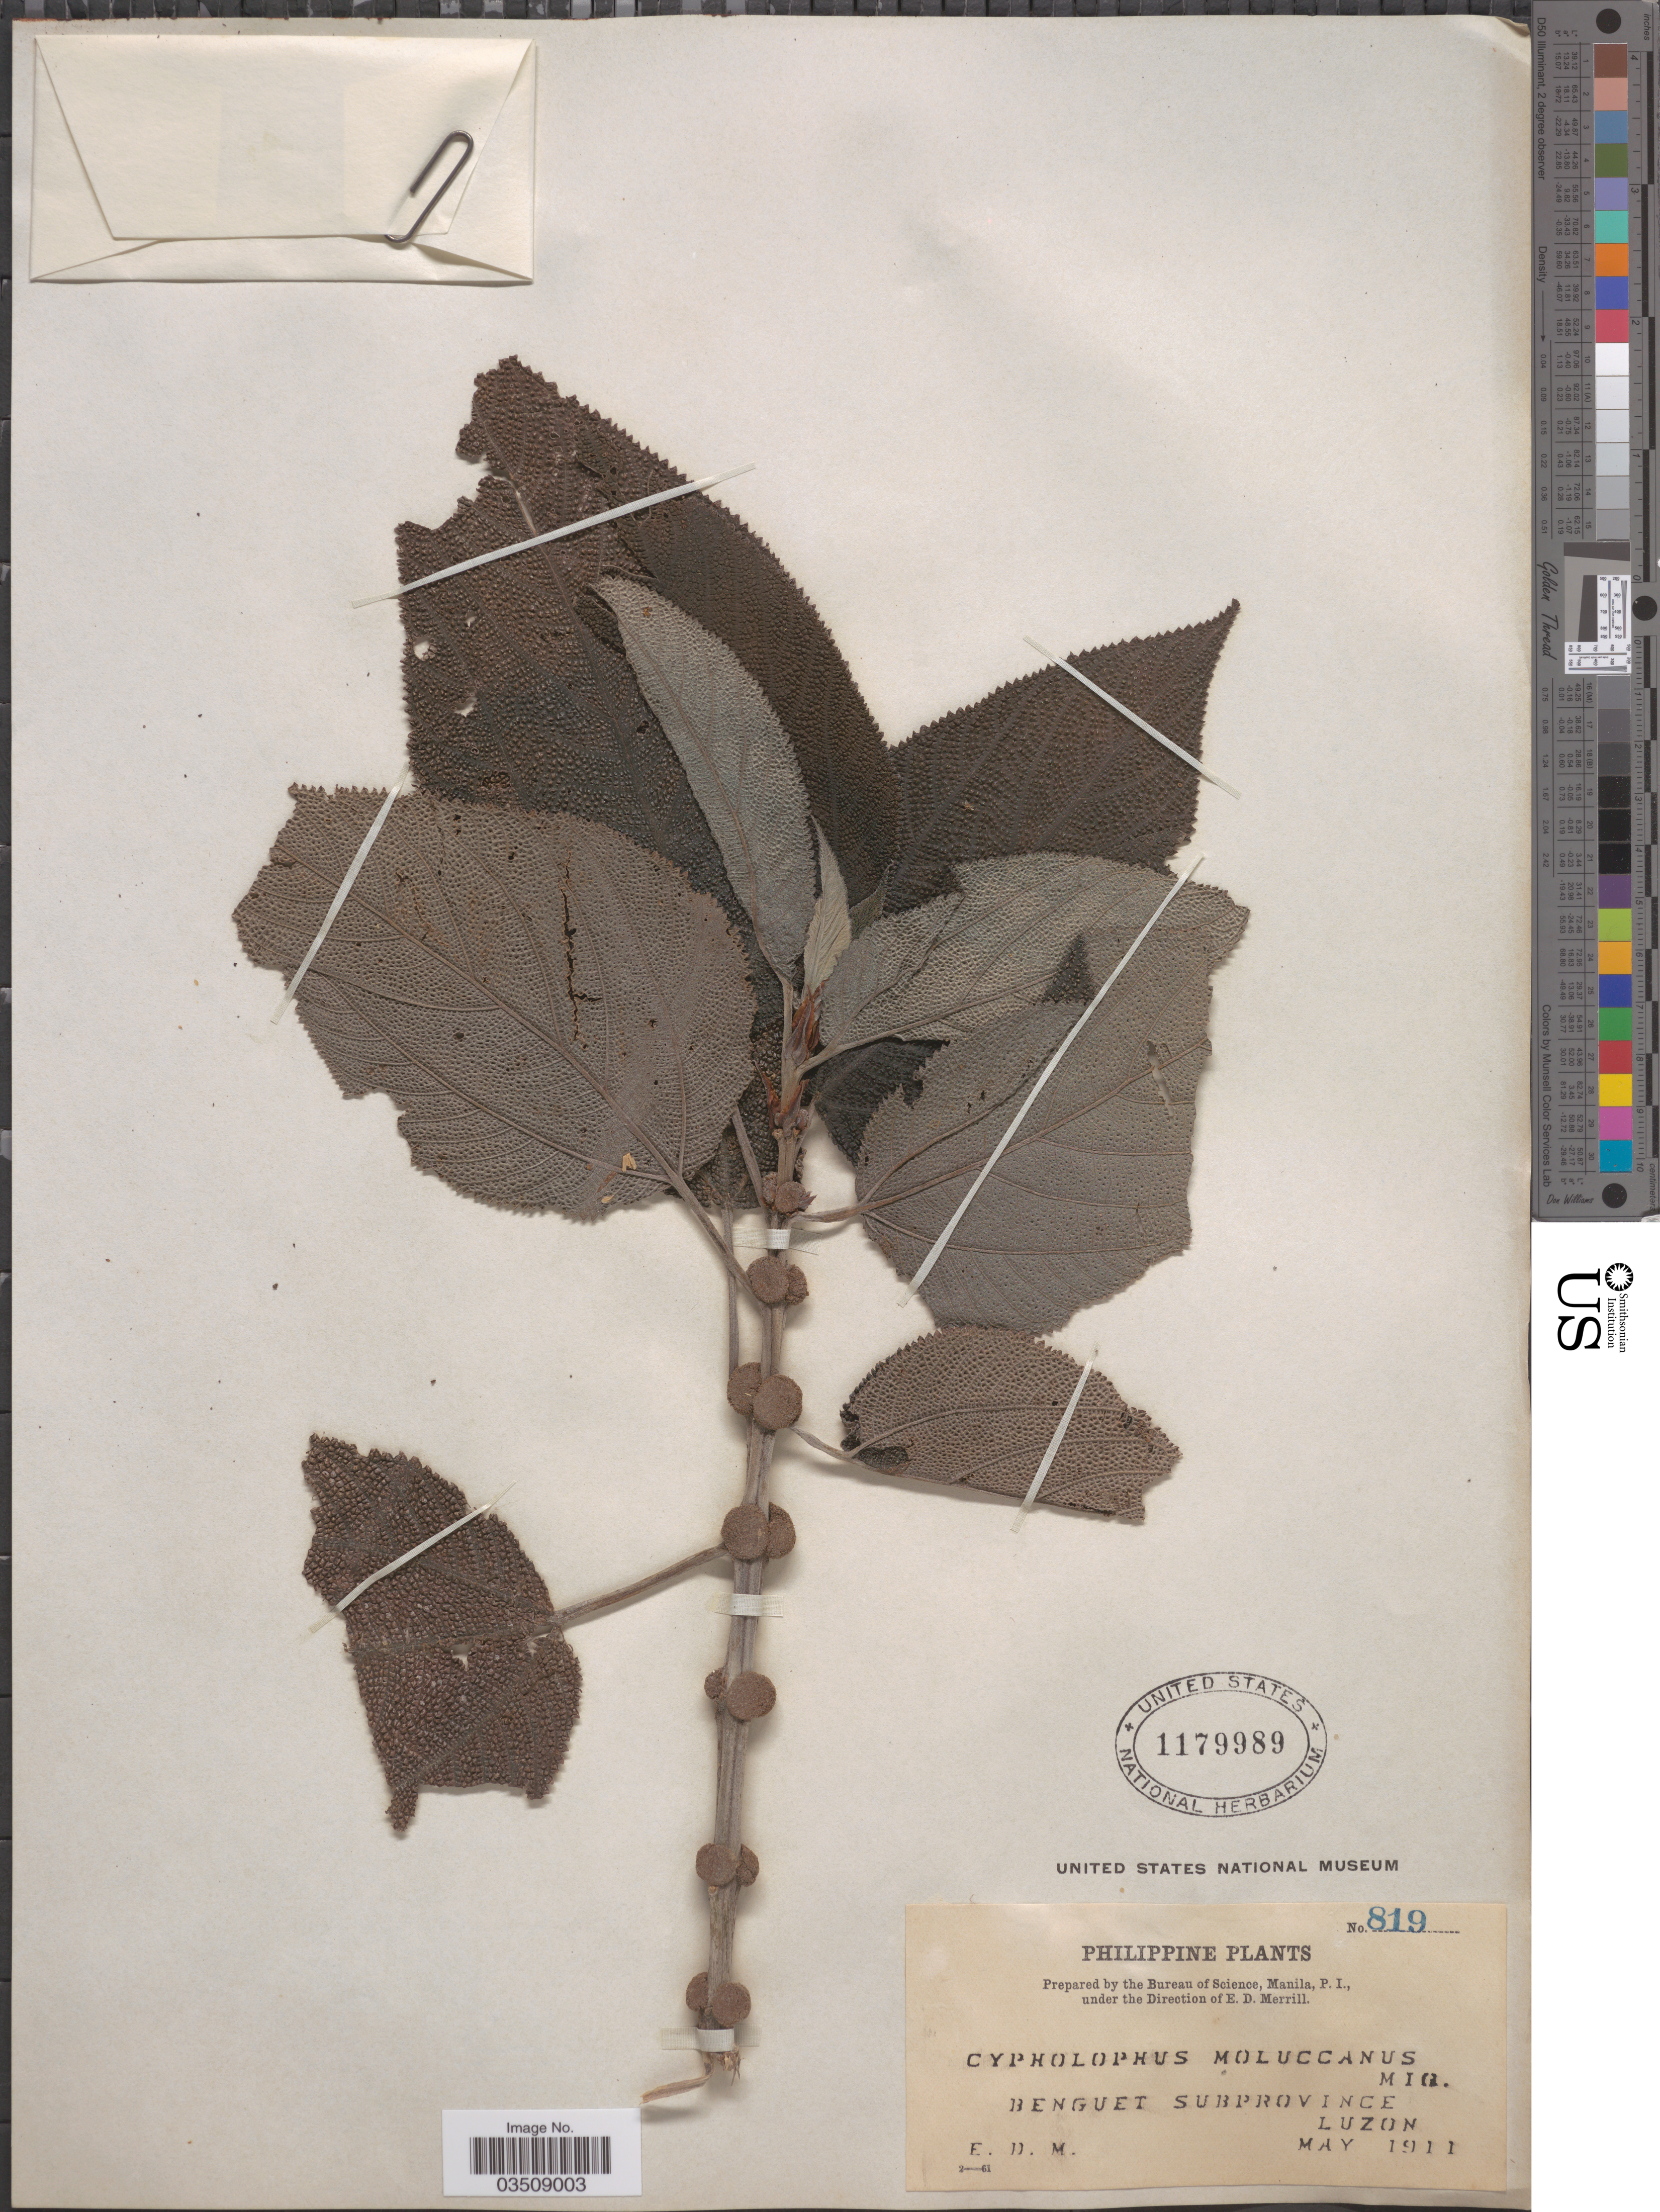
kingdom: Plantae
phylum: Tracheophyta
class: Magnoliopsida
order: Rosales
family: Urticaceae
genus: Cypholophus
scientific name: Cypholophus moluccanus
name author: (Blume) Miq.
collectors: E. D. Merrill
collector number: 819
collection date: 1911-05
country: Philippines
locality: Benguet Subprovince, Luzon.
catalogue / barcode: US 1179989